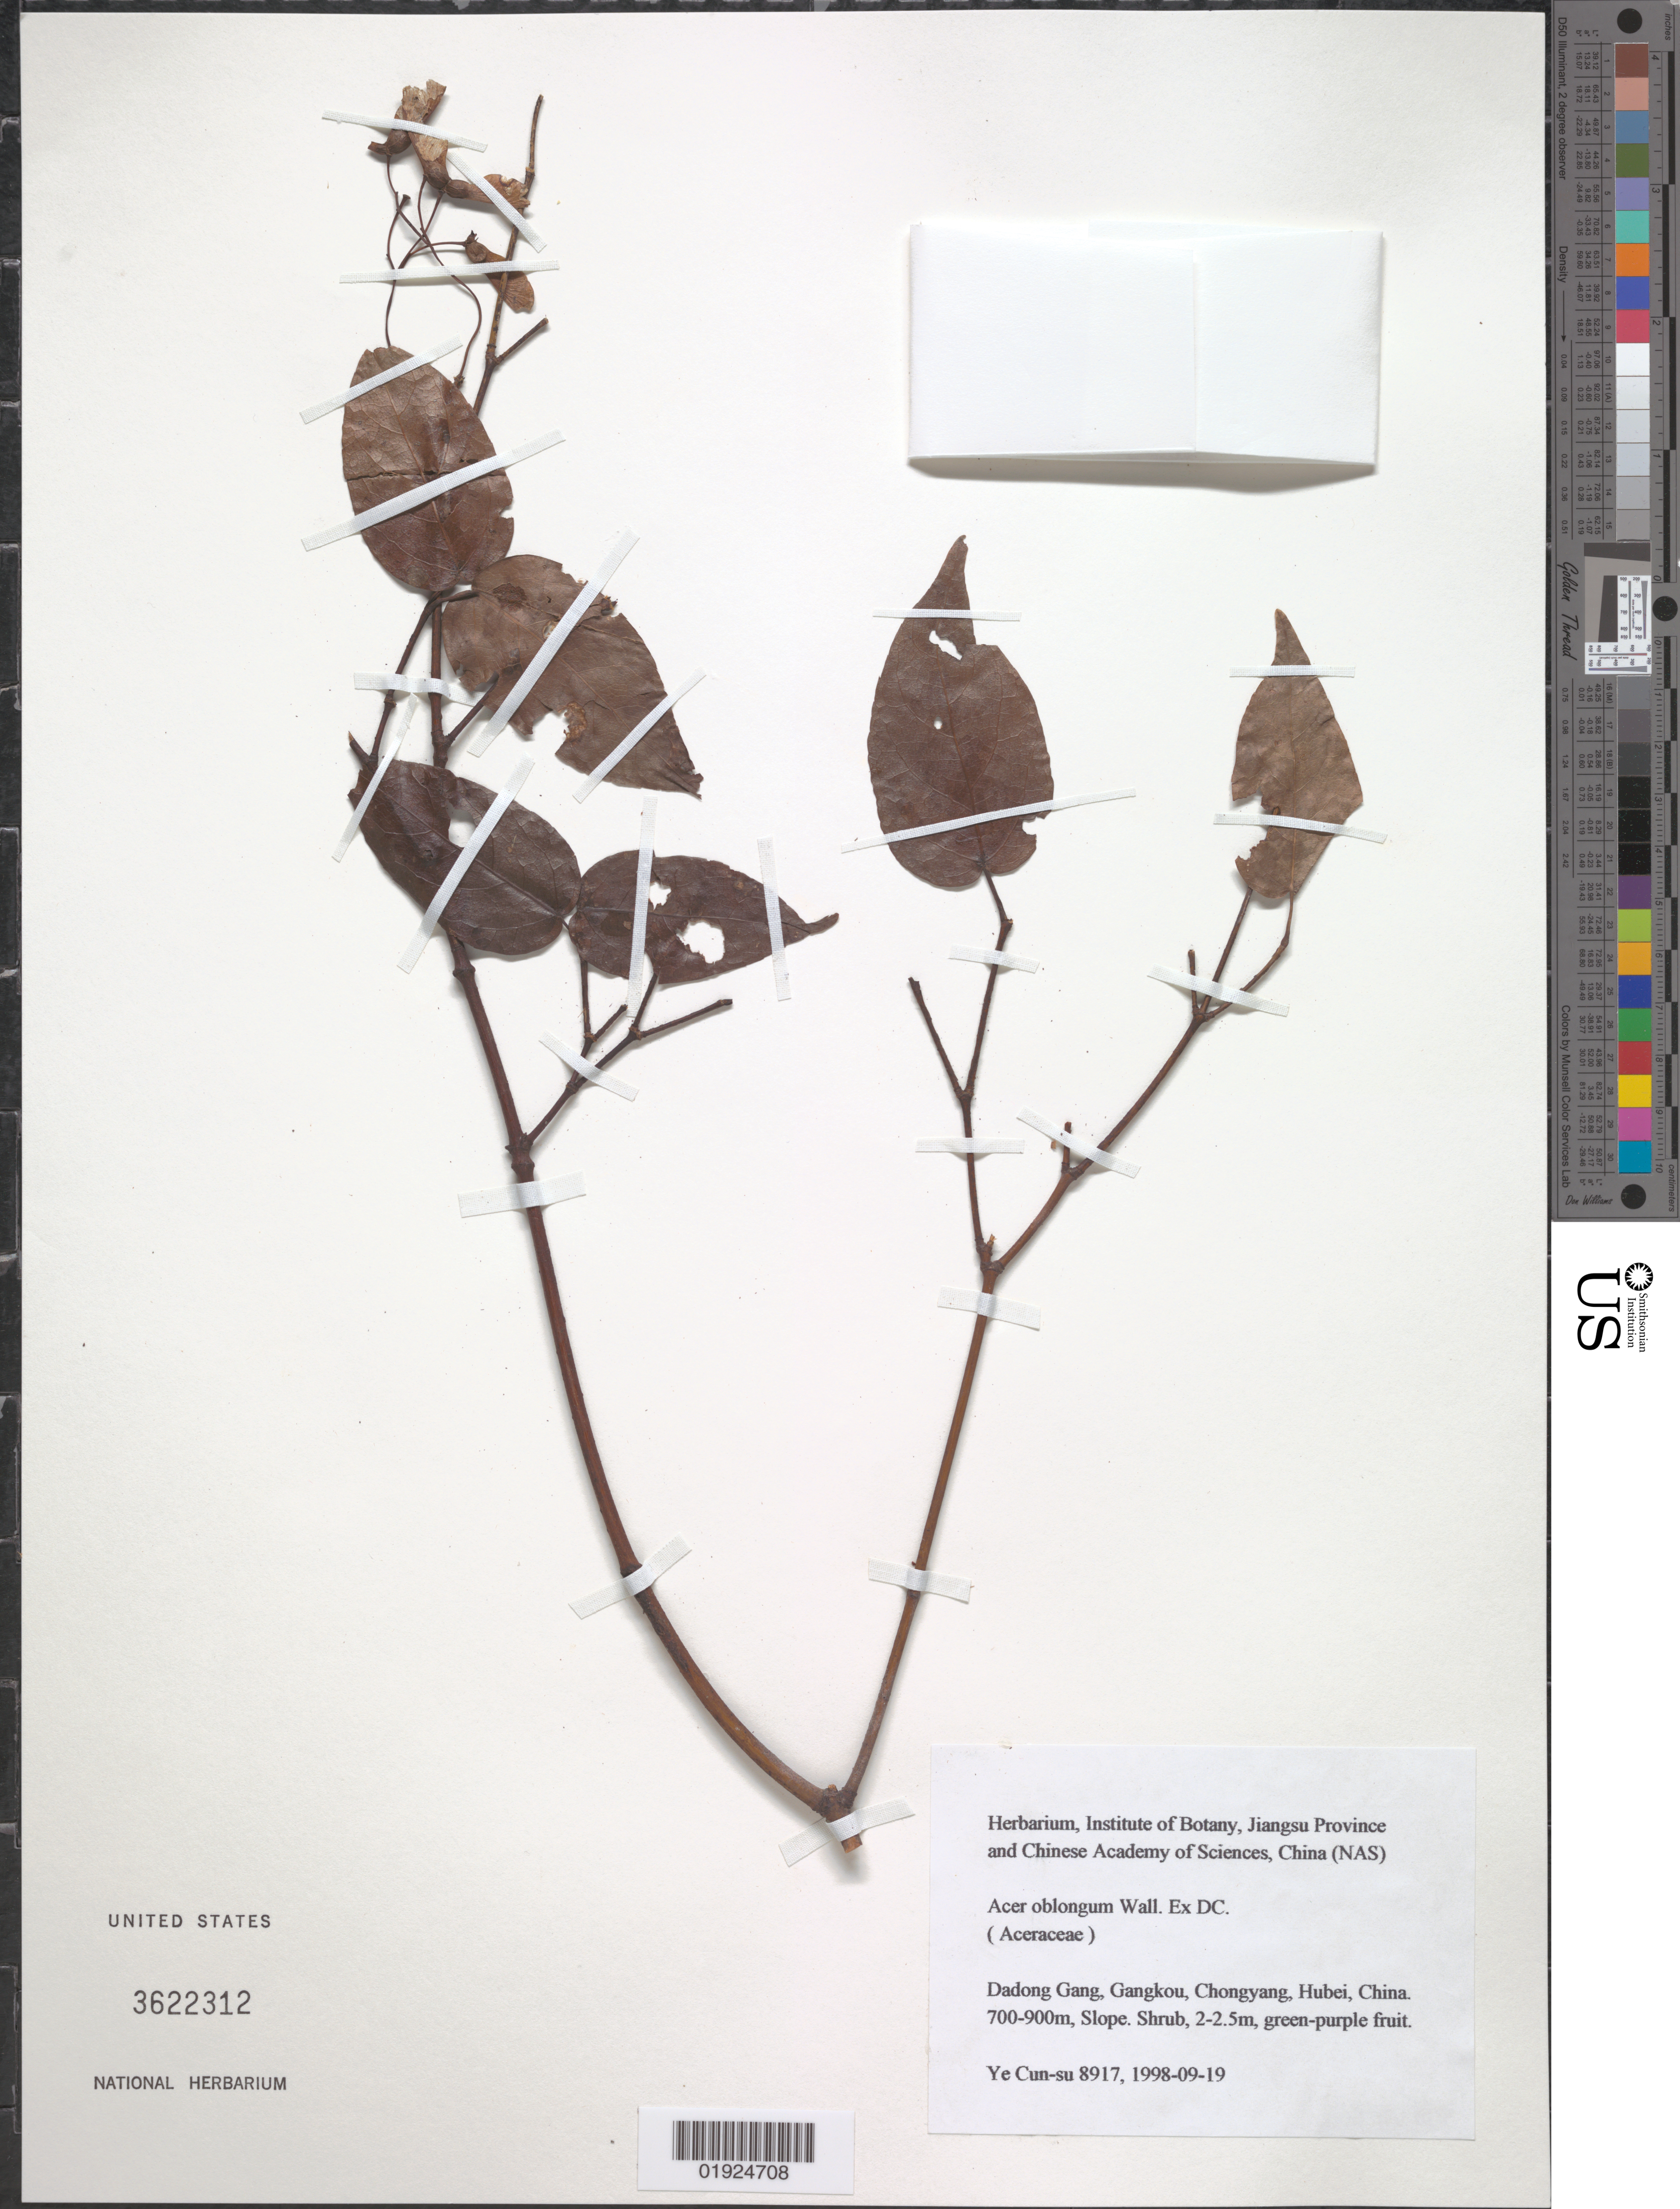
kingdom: Plantae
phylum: Tracheophyta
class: Magnoliopsida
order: Sapindales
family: Sapindaceae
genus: Acer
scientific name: Acer oblongum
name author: Wall. ex DC.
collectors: Ye Cun-su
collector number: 8917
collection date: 1998-09-19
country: China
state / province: Hubei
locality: Dadong Gang, Gangkou, Chongyang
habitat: Slope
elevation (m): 700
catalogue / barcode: US 3622312